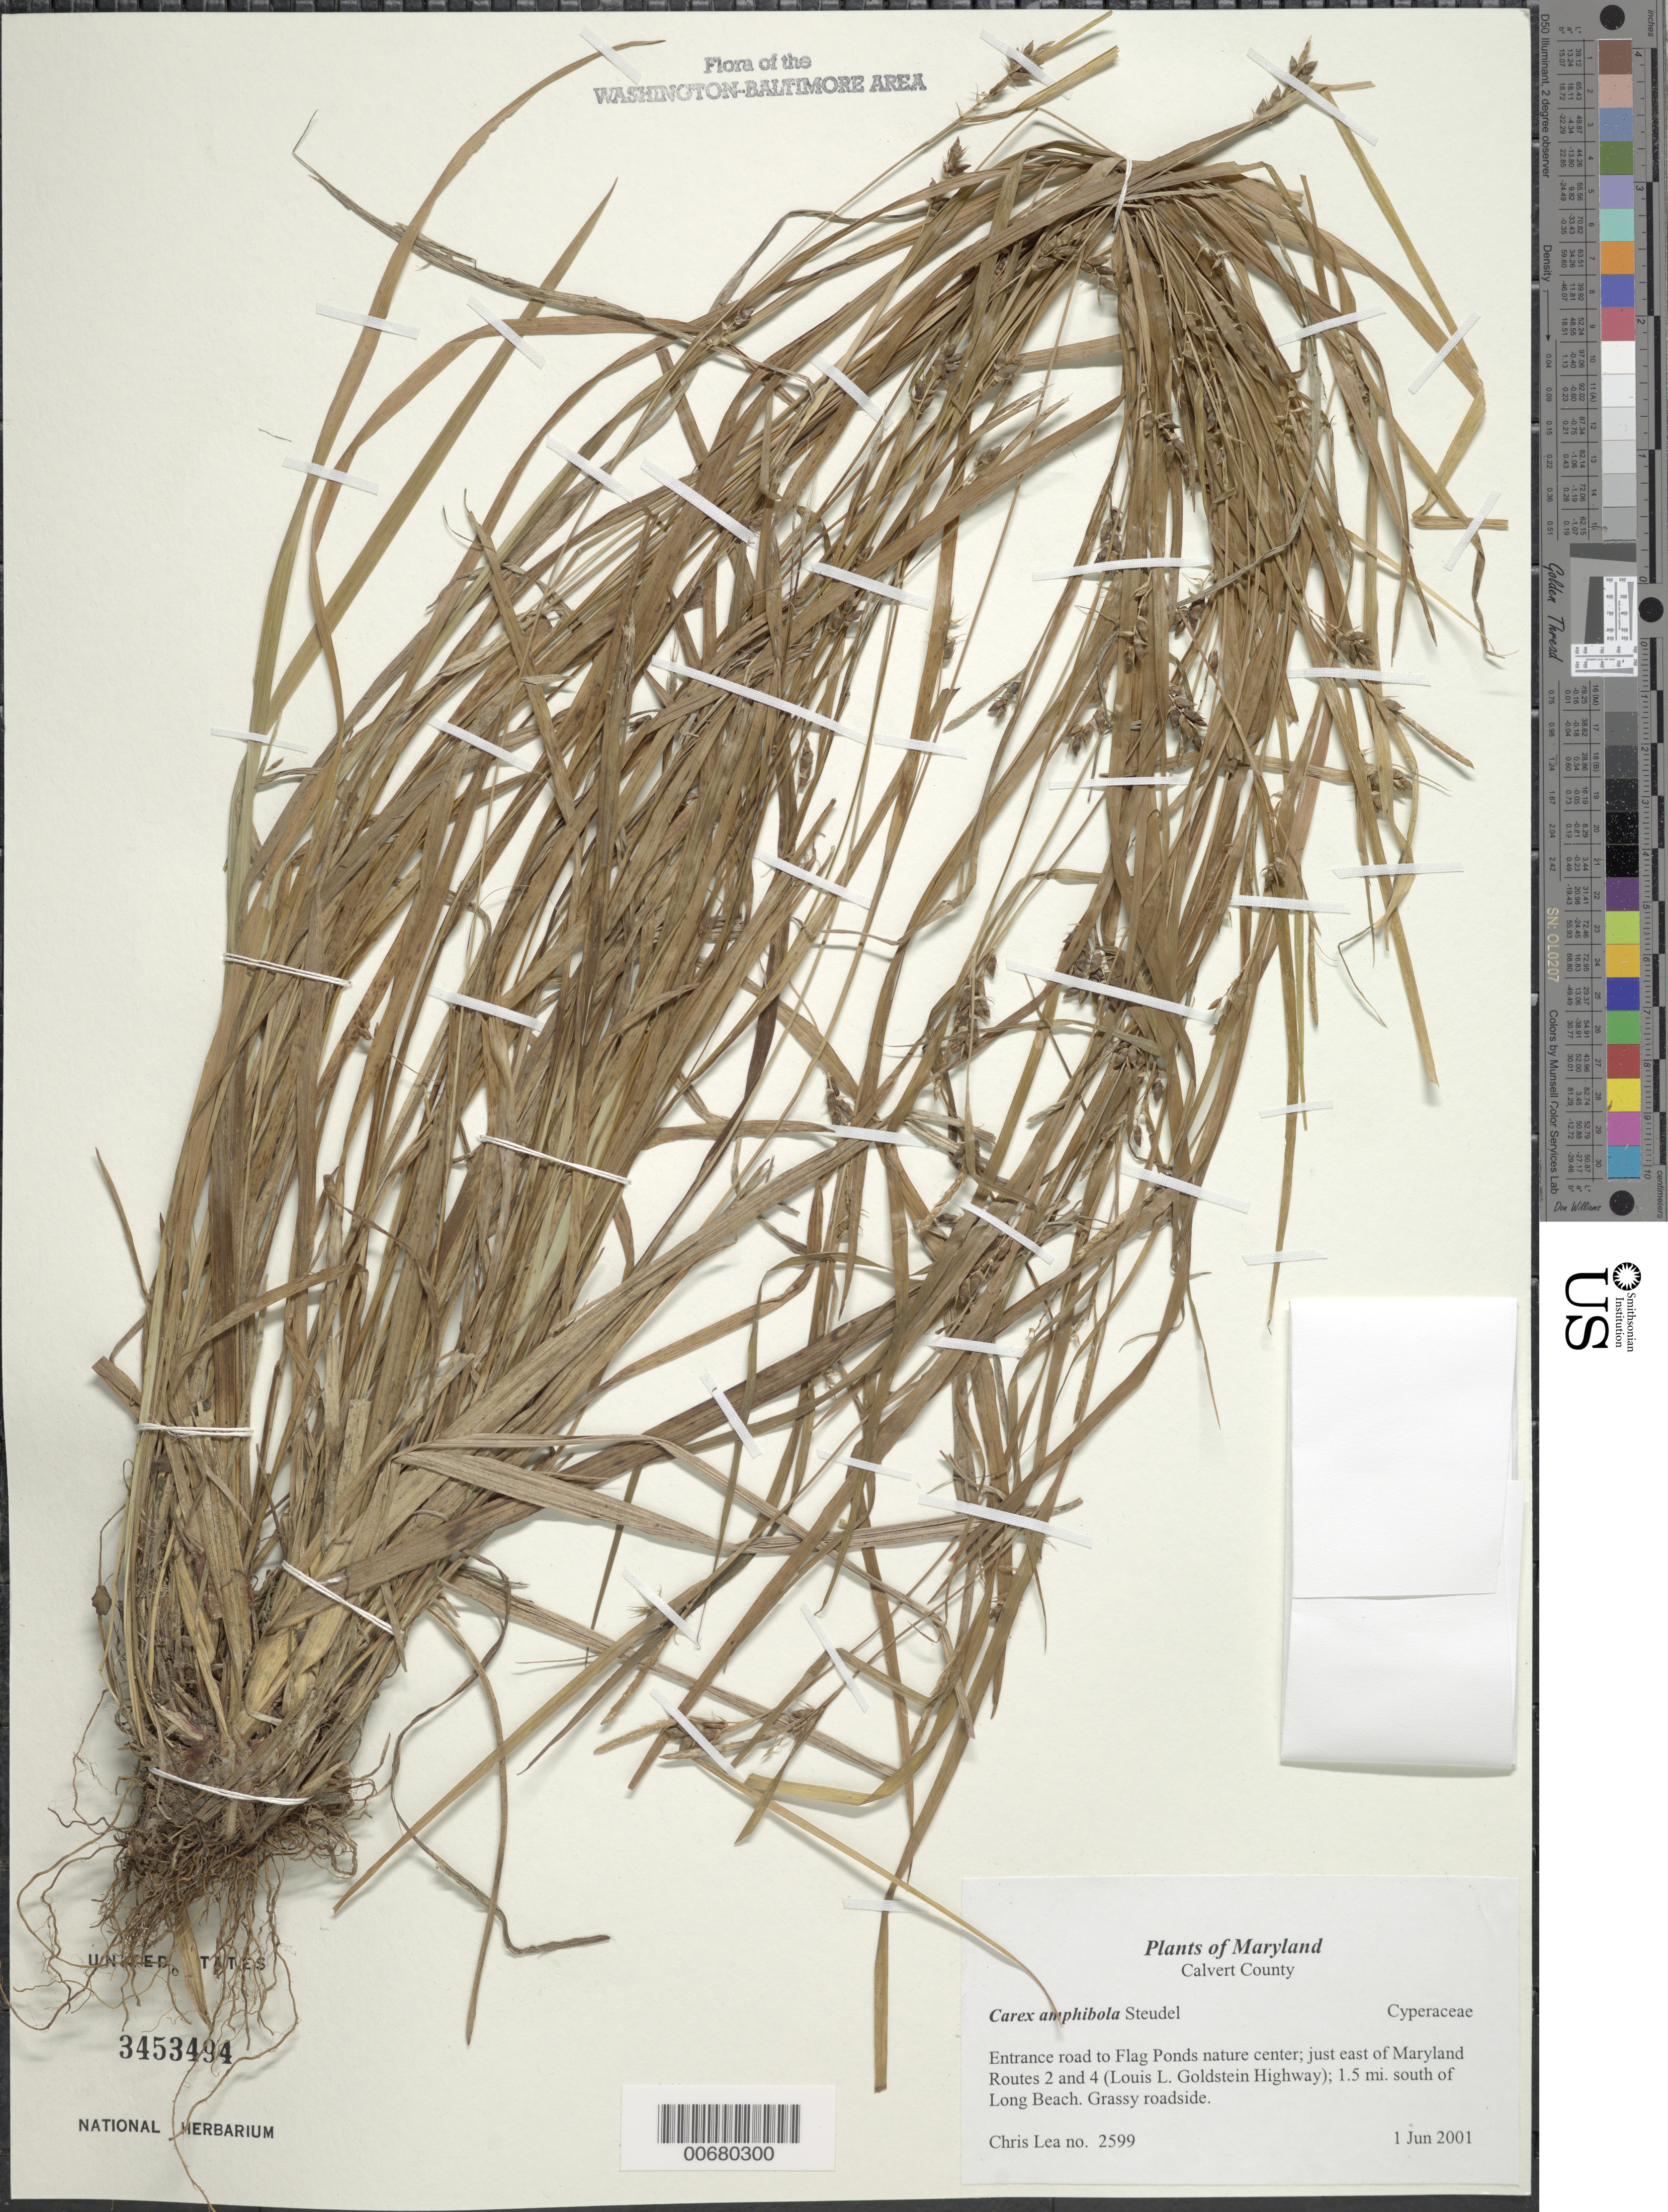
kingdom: Plantae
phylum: Tracheophyta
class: Liliopsida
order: Poales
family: Cyperaceae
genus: Carex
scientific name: Carex amphibola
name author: Steud.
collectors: C. Lea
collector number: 2599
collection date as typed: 01 Jun 2001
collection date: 2001-06-01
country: United States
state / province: Maryland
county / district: Calvert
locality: Entrance road to Flag Ponds nature center; just east of Maryland Routes 2 and 4 (Louis Goldstein Highway); 1.5 mi. south of Long Beach.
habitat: Grassy roadside.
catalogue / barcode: US 3453494